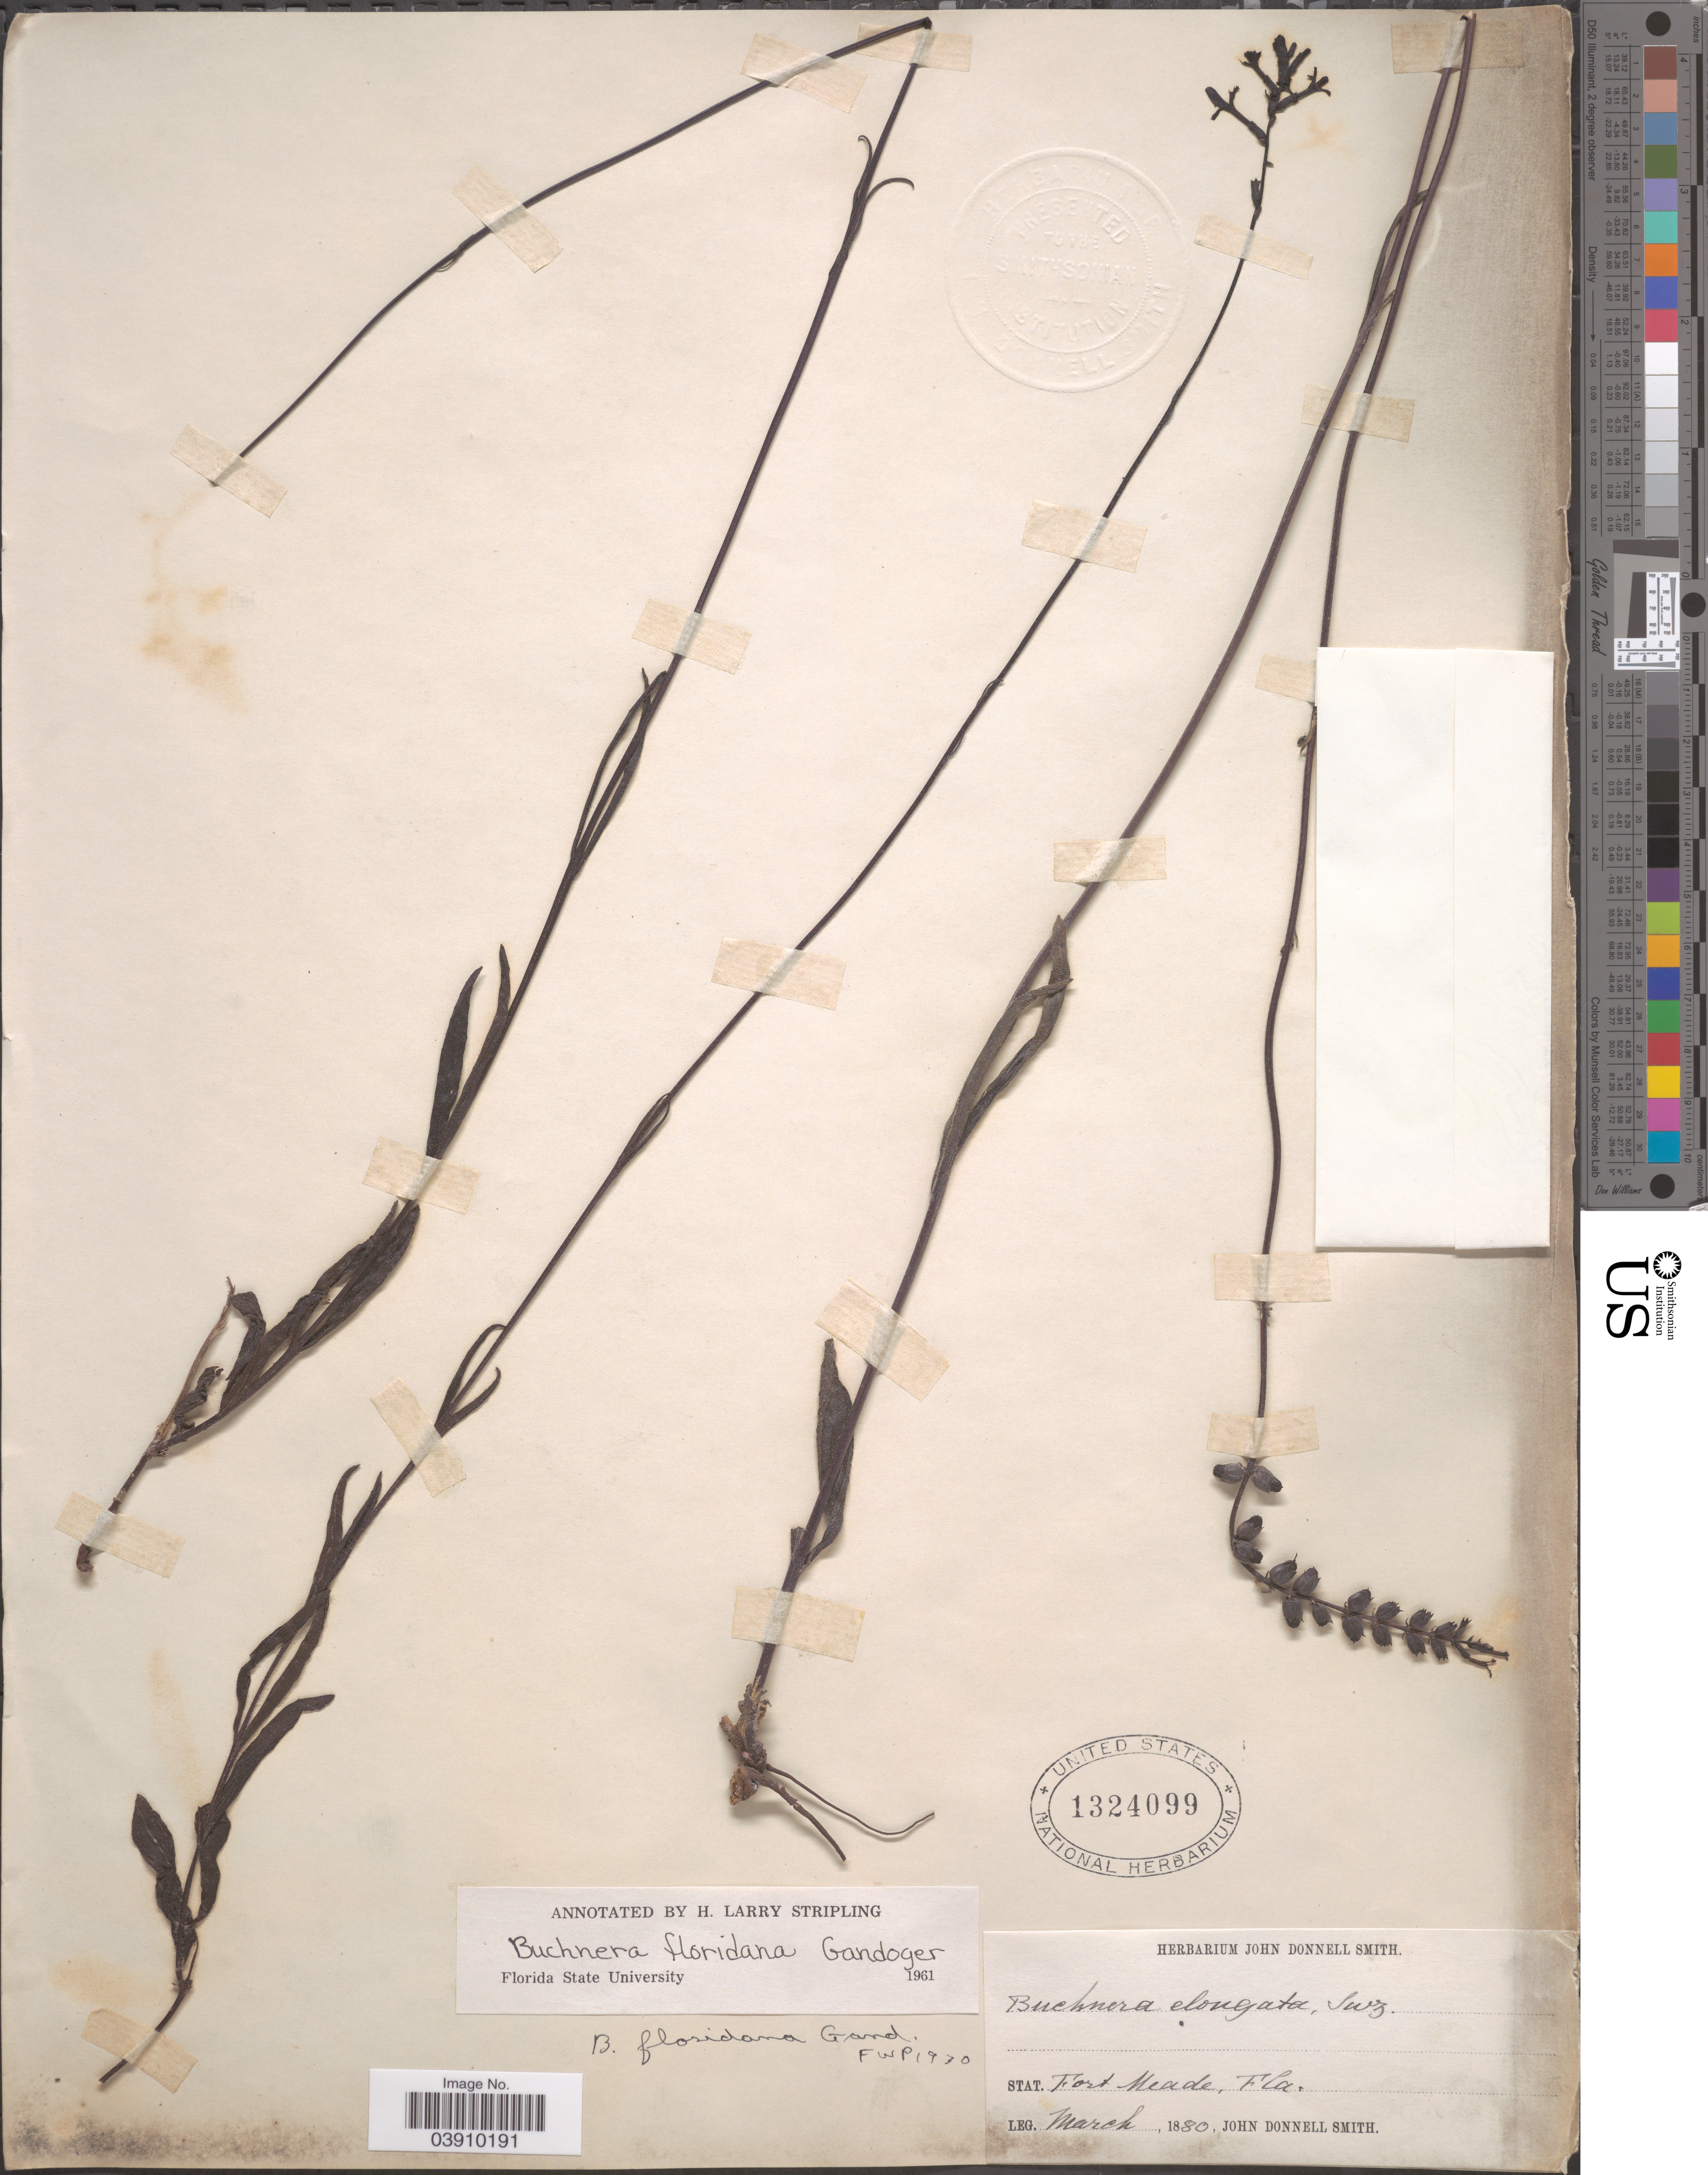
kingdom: Plantae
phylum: Tracheophyta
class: Magnoliopsida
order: Lamiales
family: Orobanchaceae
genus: Buchnera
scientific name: Buchnera floridana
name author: Gand.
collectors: J. Donnell Smith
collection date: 1880-03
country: United States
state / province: Florida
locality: Stat. Fort Meade.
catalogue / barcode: US 1324099